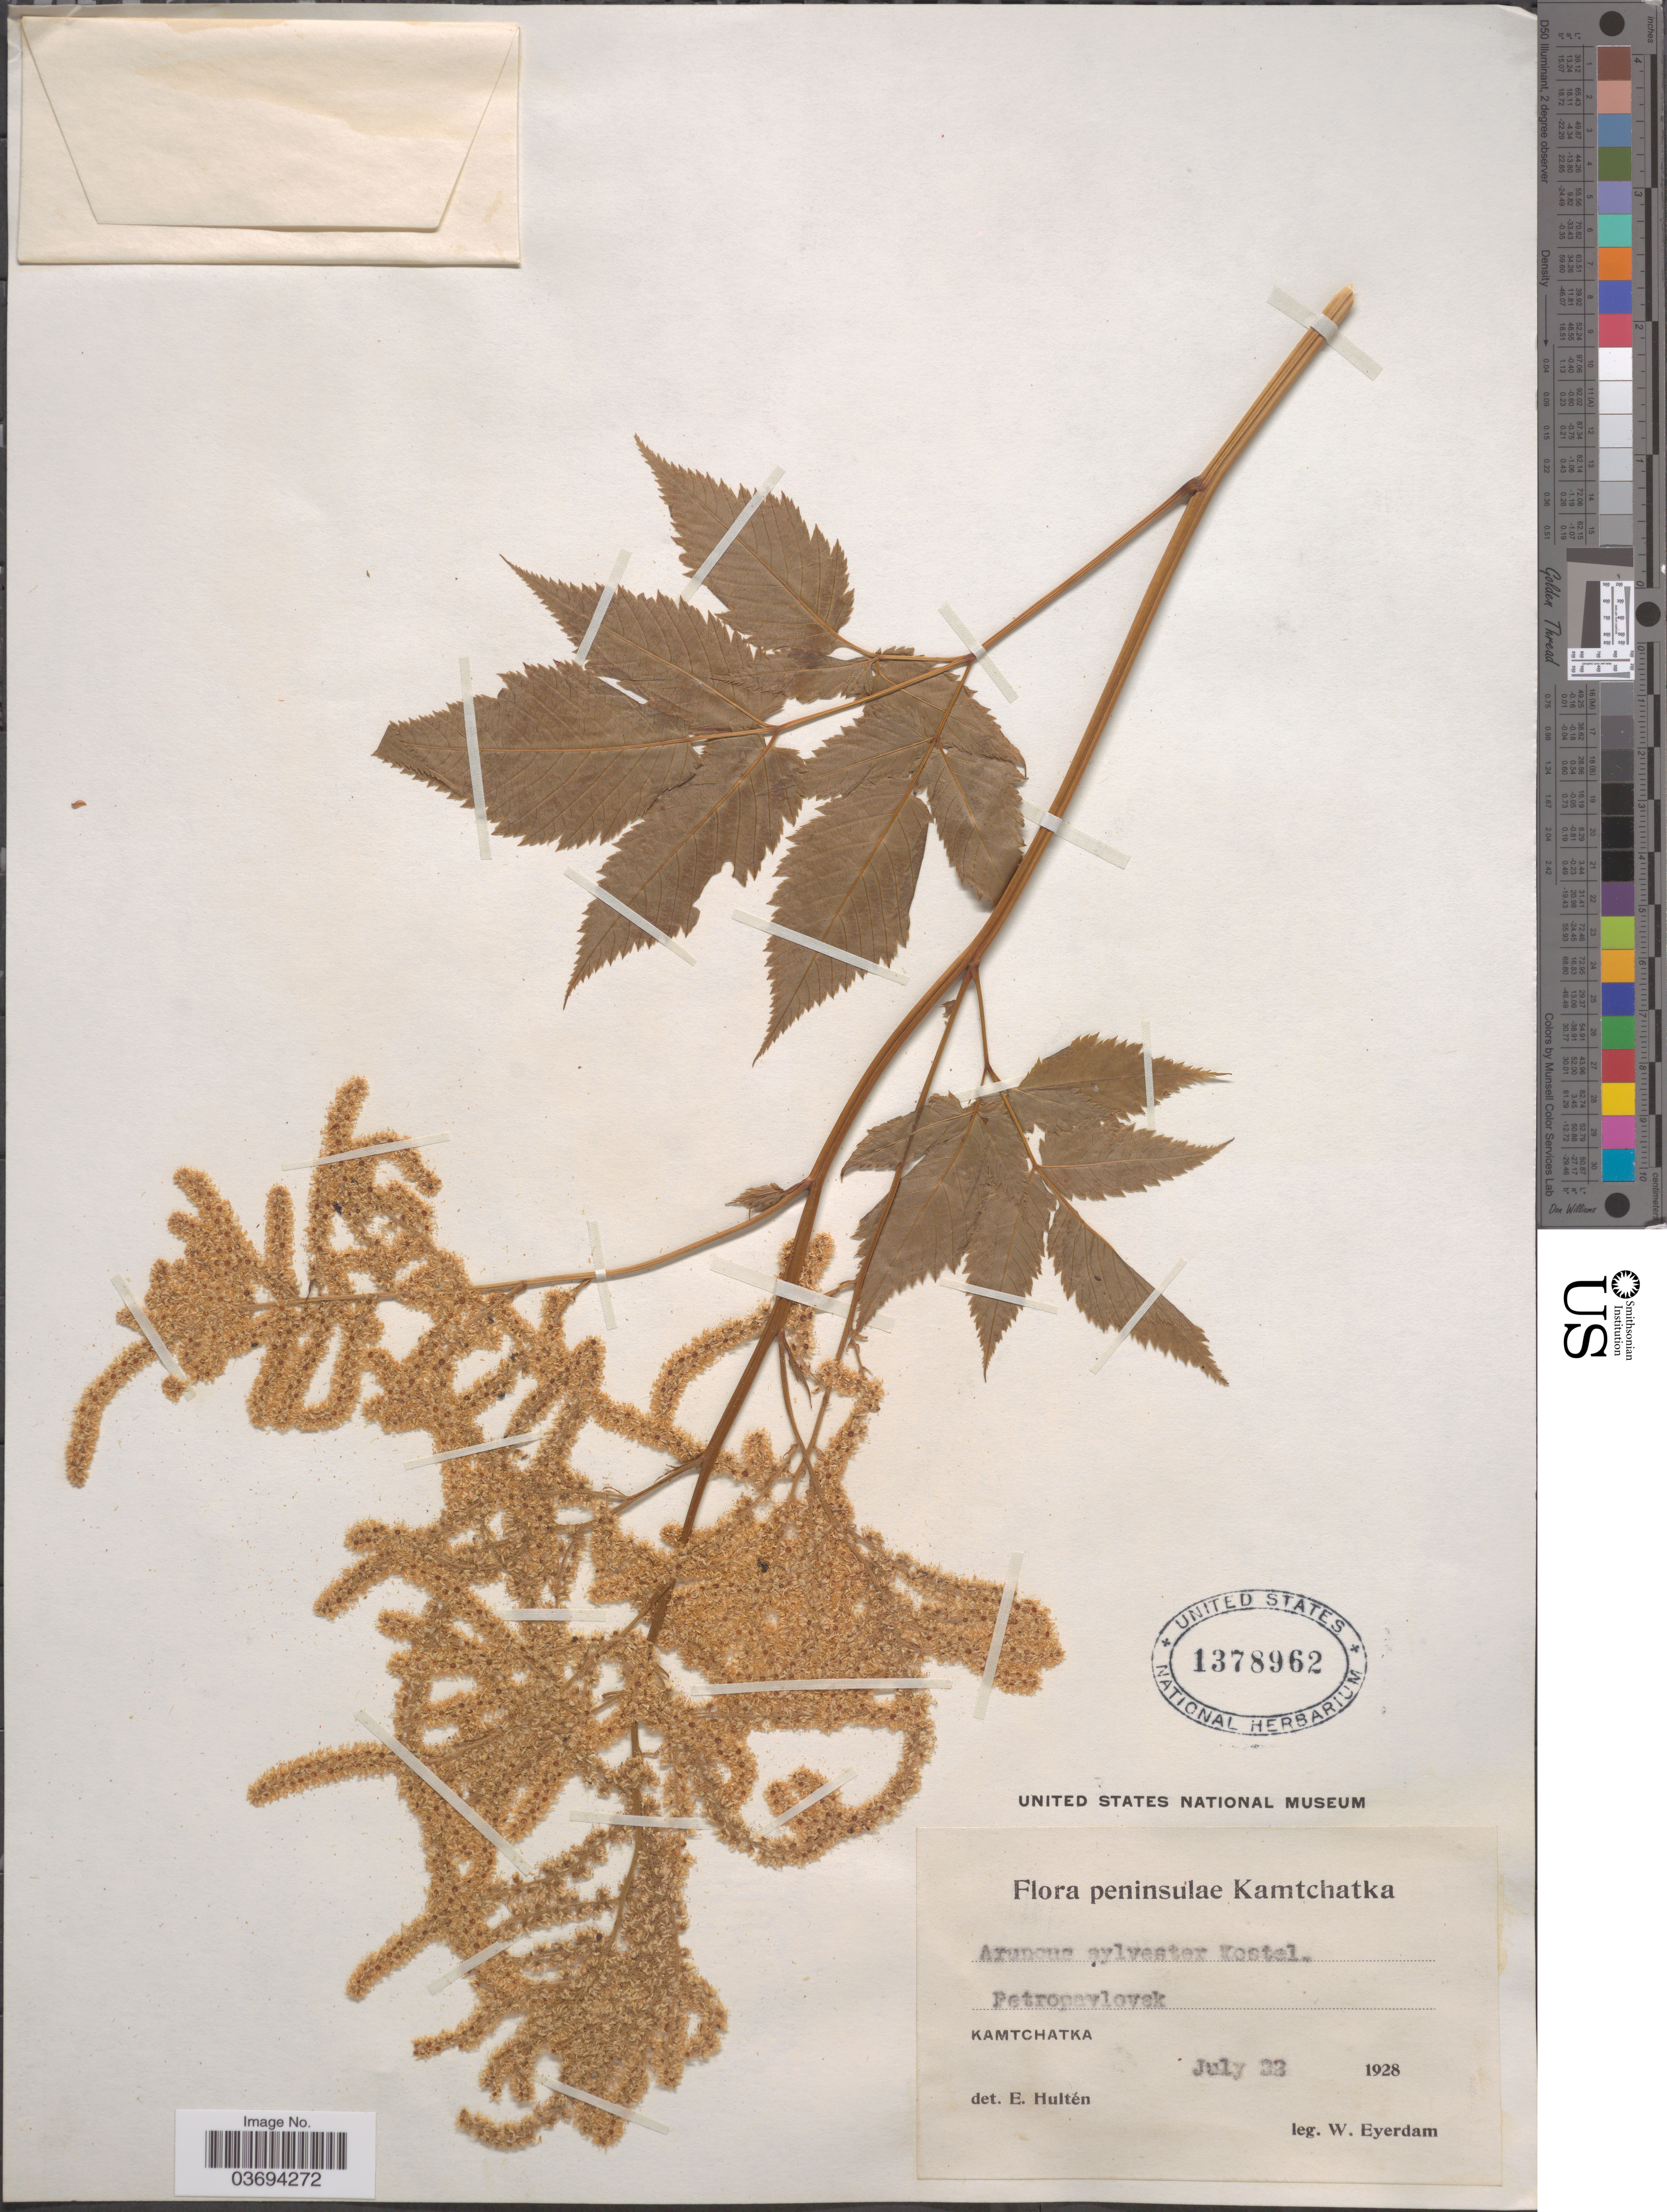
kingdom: Plantae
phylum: Tracheophyta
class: Magnoliopsida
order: Rosales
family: Rosaceae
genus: Aruncus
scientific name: Aruncus sylvester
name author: Kostel. ex Maxim.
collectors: W. J. Eyerdam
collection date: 1928-07-22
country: Russian Federation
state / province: Kamchatka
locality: Peninsulae Kamtchatka. Petropavlovak. Kamtchatka.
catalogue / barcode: US 1378962